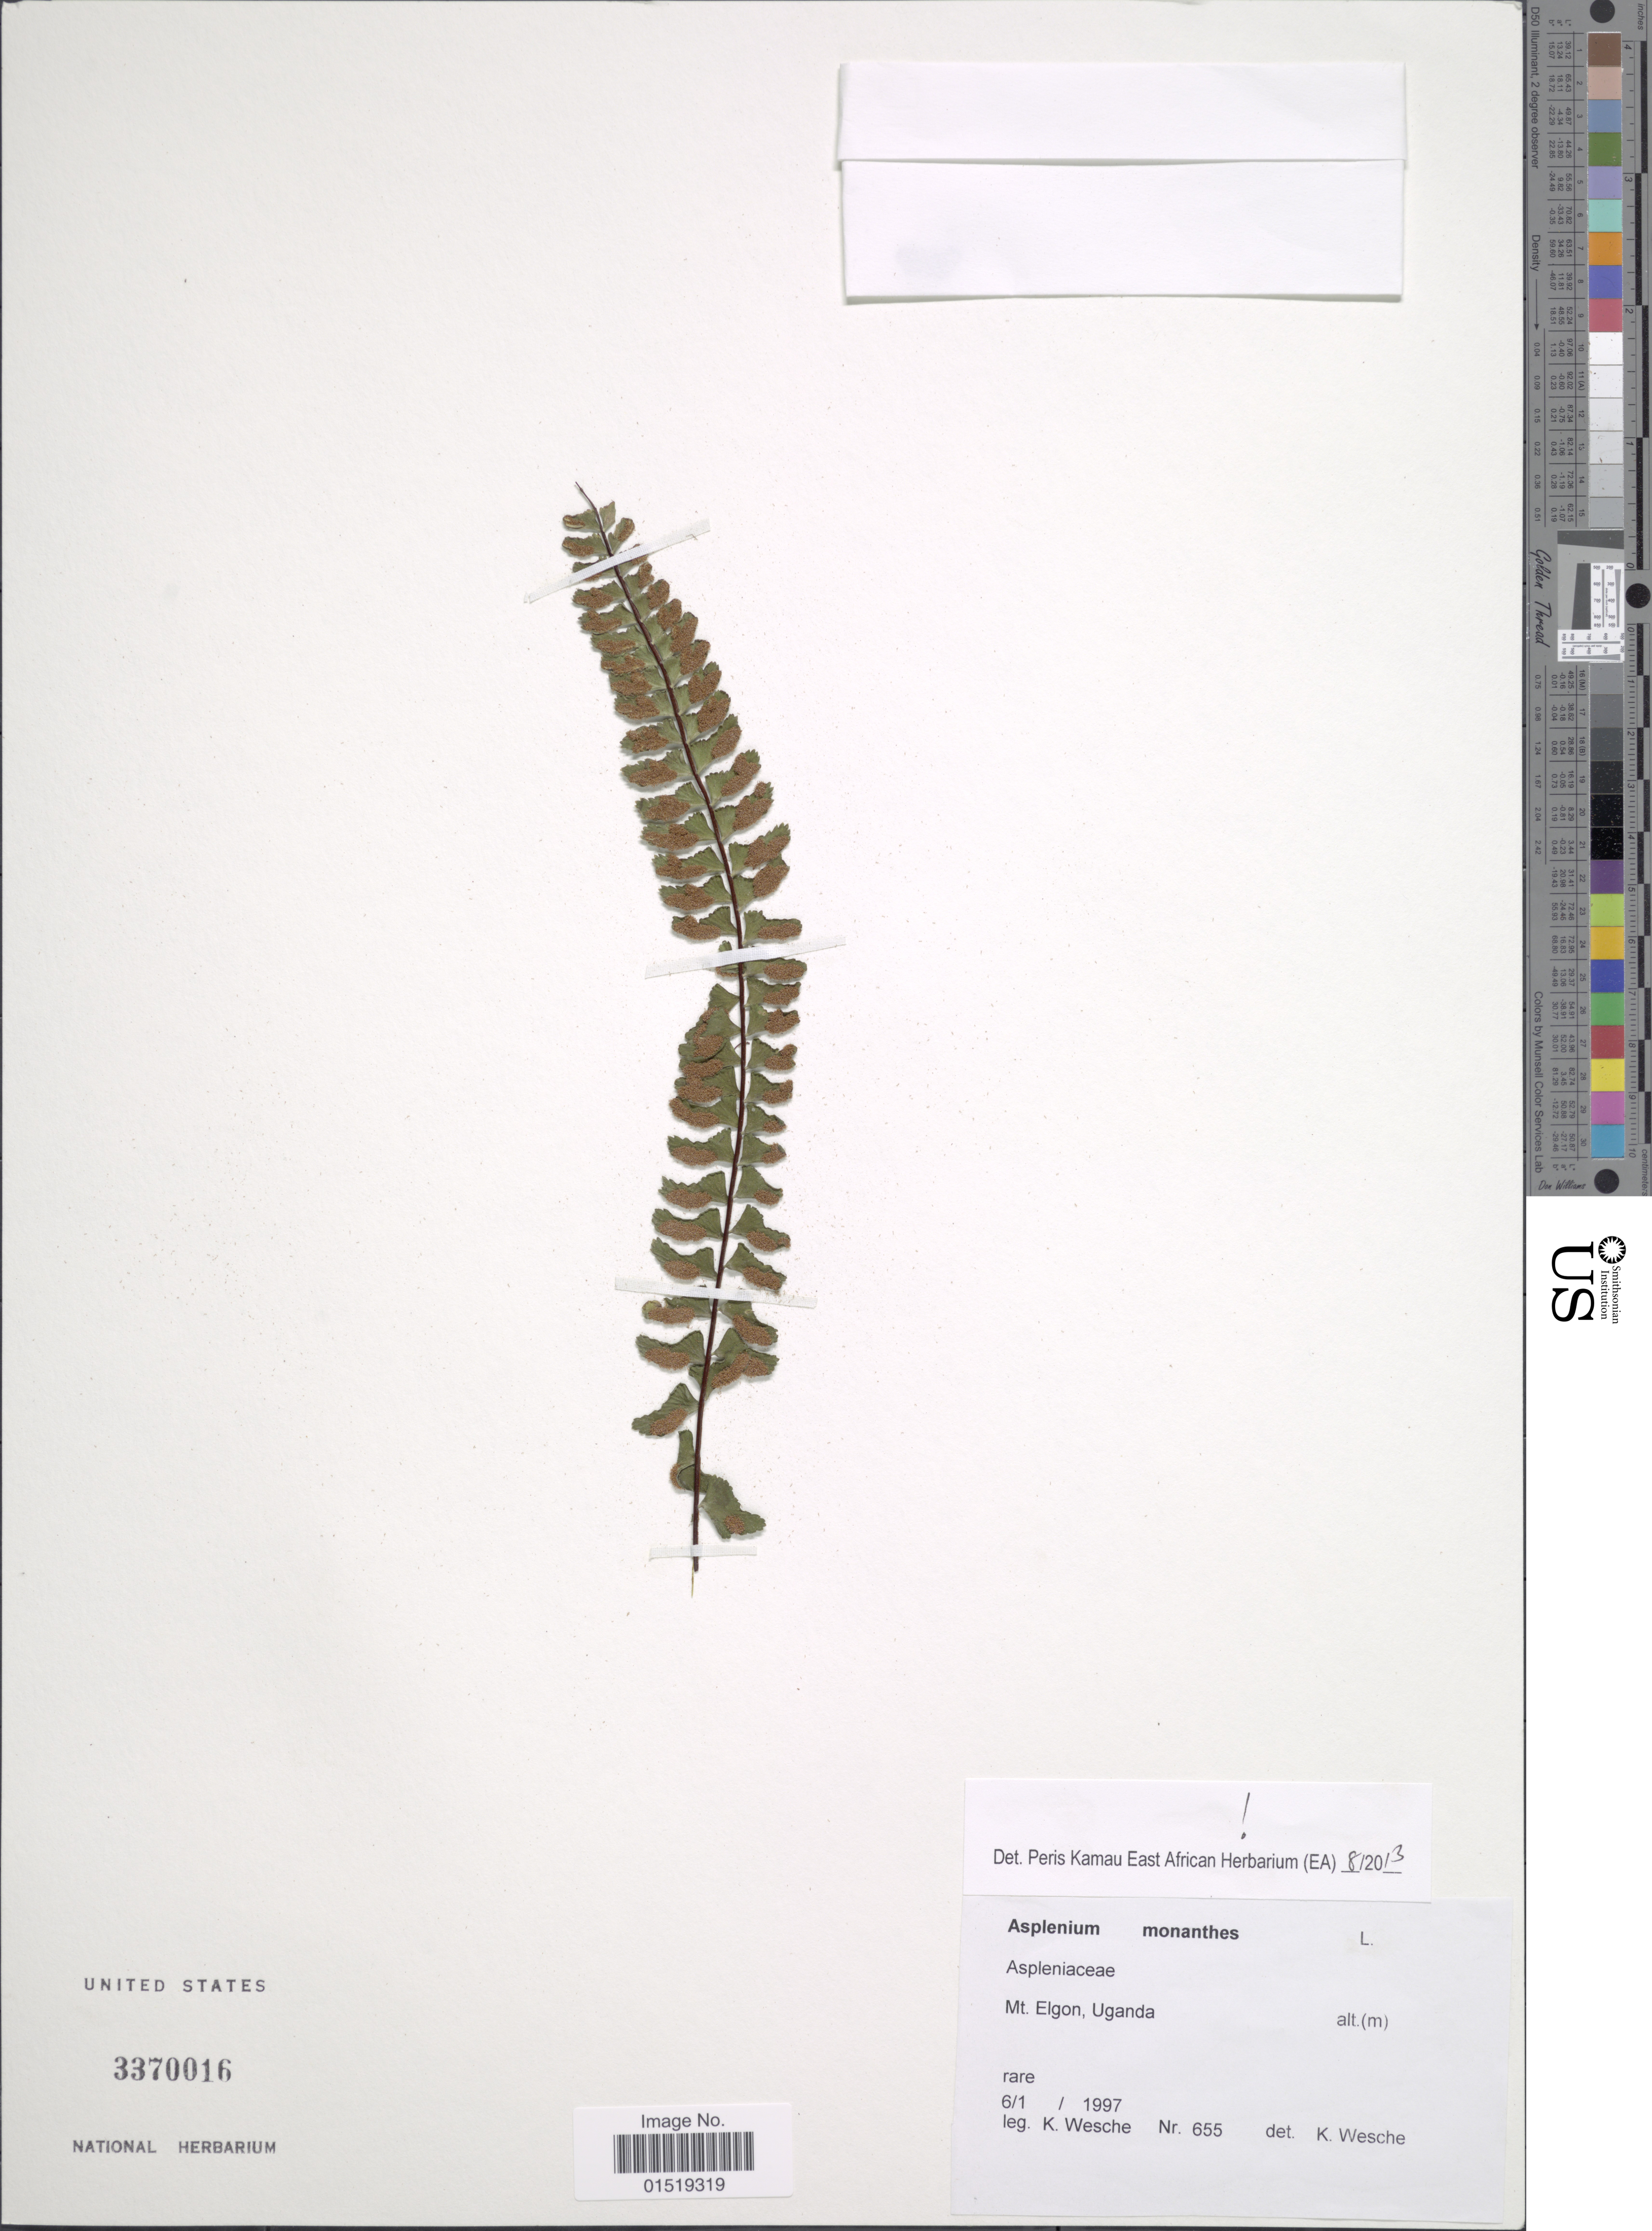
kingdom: Plantae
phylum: Tracheophyta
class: Polypodiopsida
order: Polypodiales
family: Aspleniaceae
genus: Asplenium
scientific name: Asplenium monanthes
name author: L.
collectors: K. Wesche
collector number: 655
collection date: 1997-01-06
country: Uganda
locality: Mt. Elgon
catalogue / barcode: US 3370016